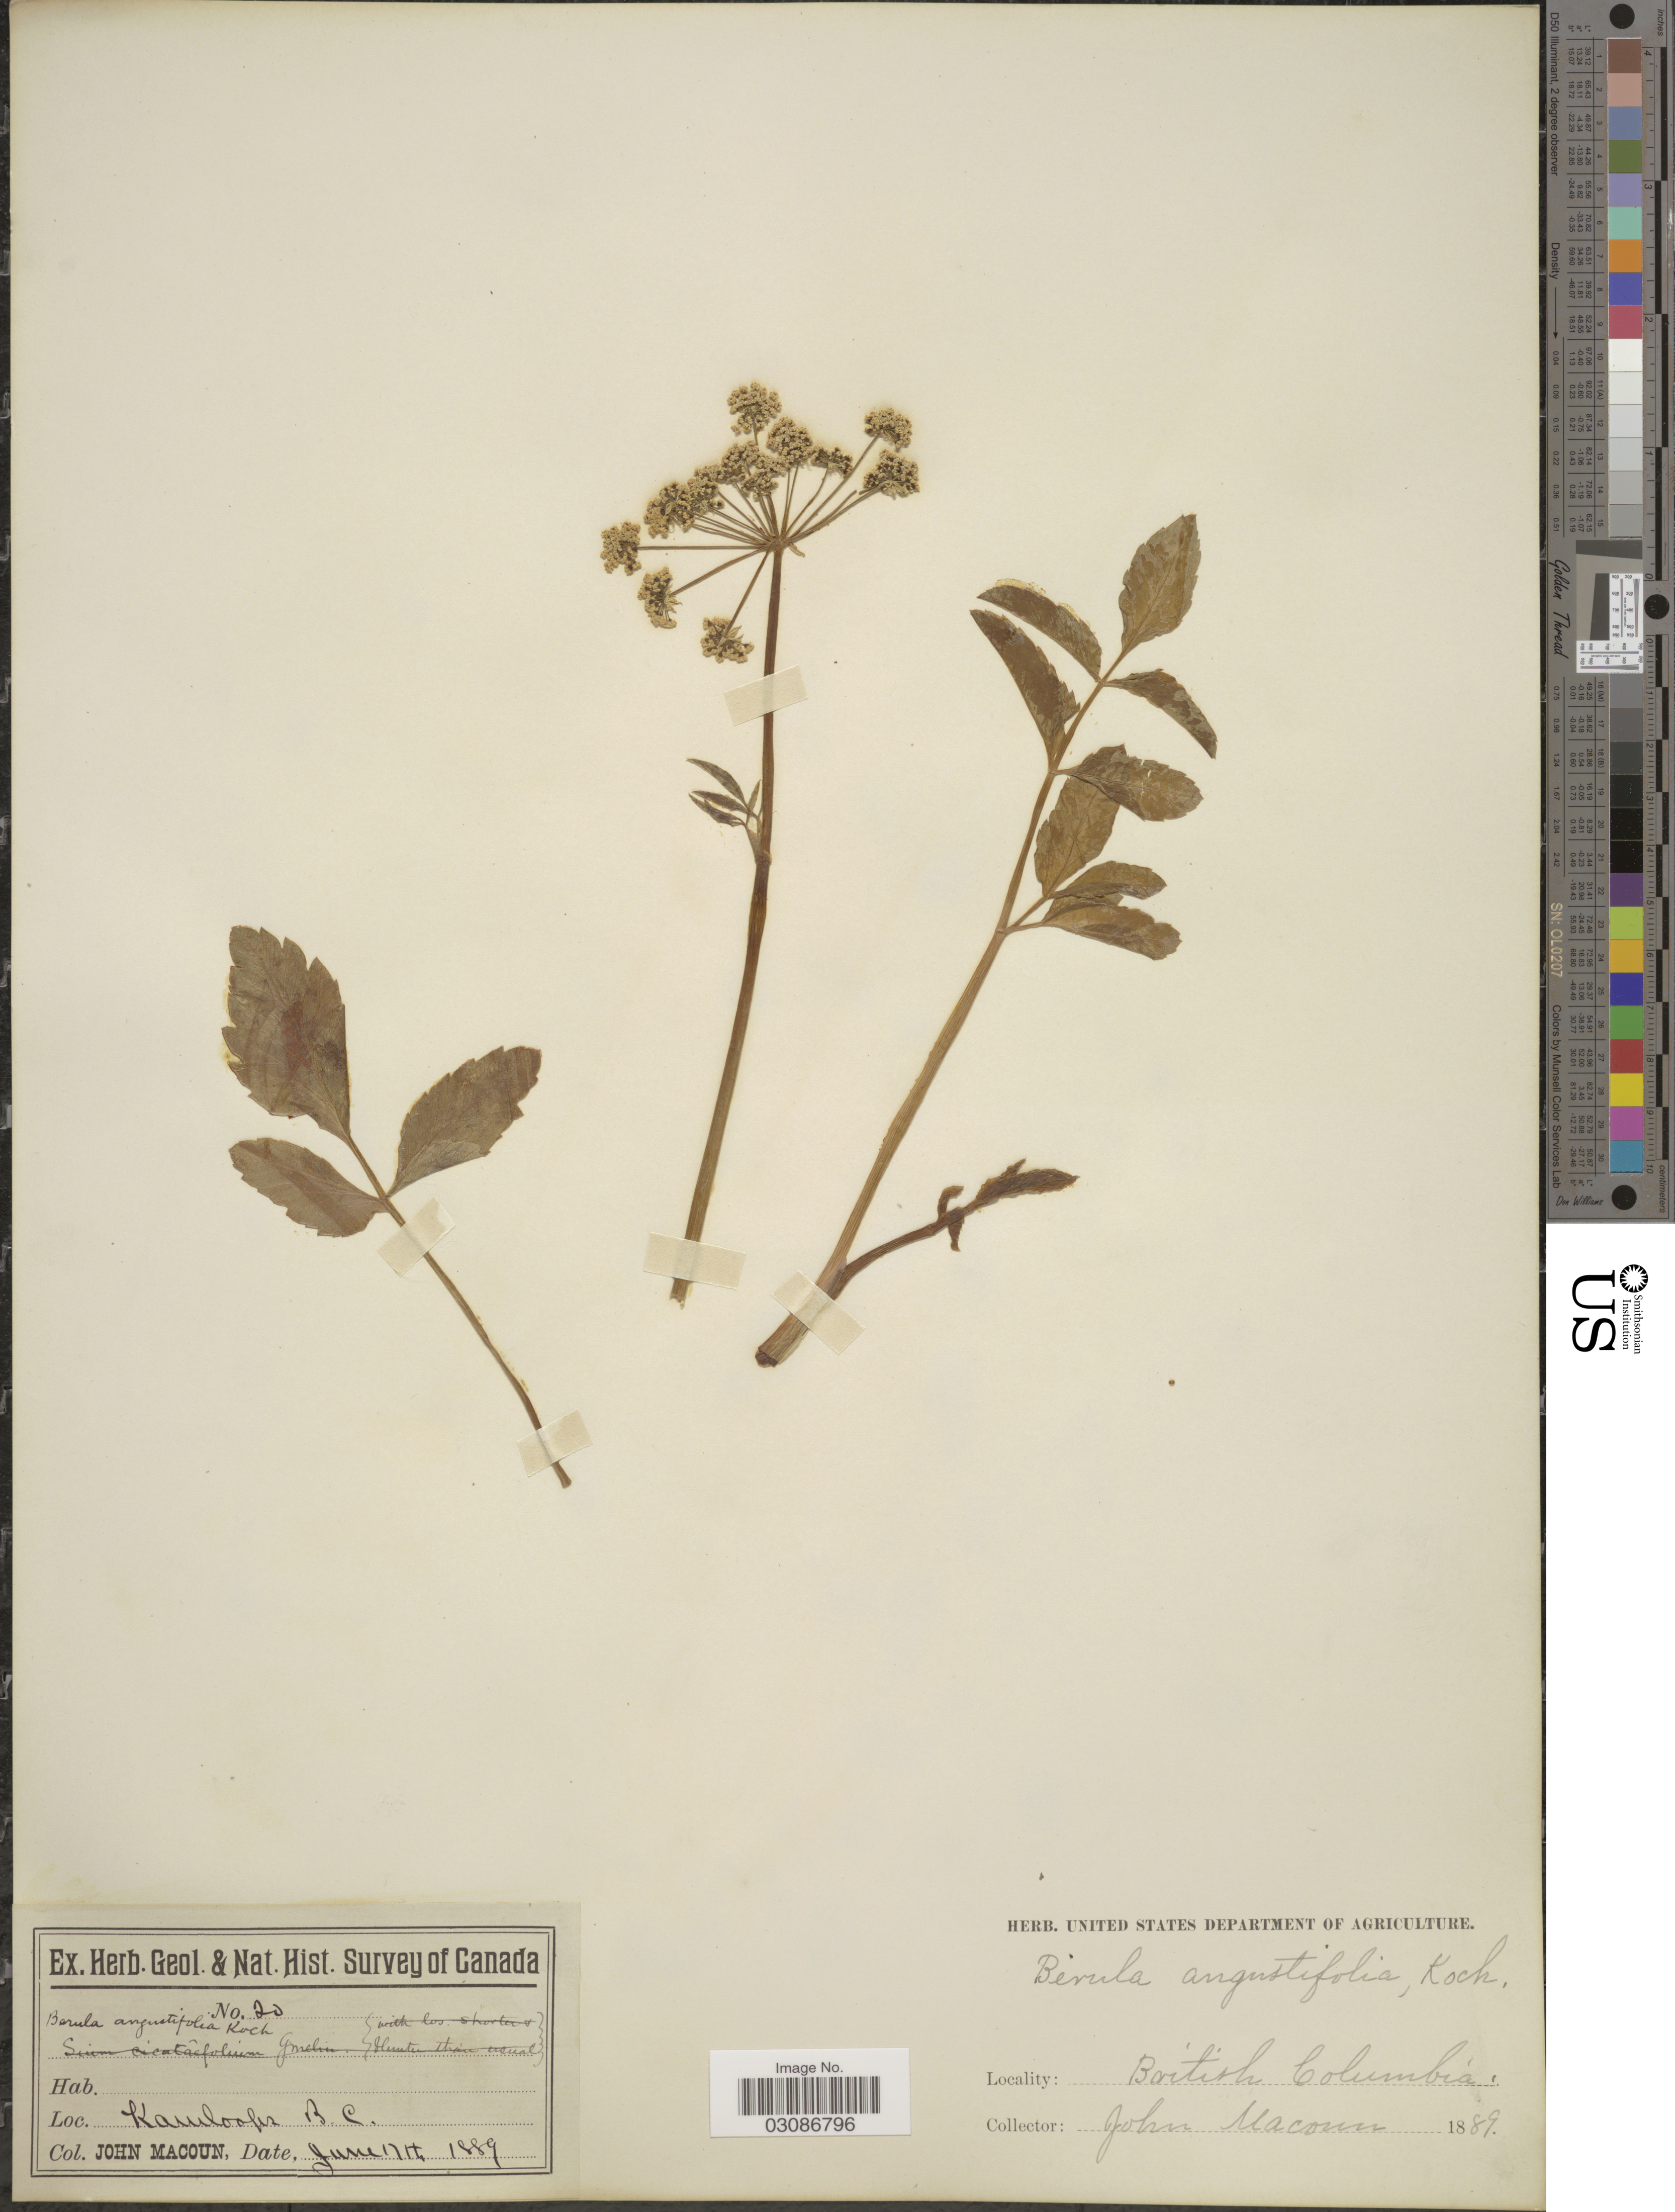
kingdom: Plantae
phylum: Tracheophyta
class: Magnoliopsida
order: Apiales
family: Apiaceae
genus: Berula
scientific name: Berula erecta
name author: (Huds.) Coville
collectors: J. Macoun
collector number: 20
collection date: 1889-06-17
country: Canada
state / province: British Columbia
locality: Kamloops B. C.